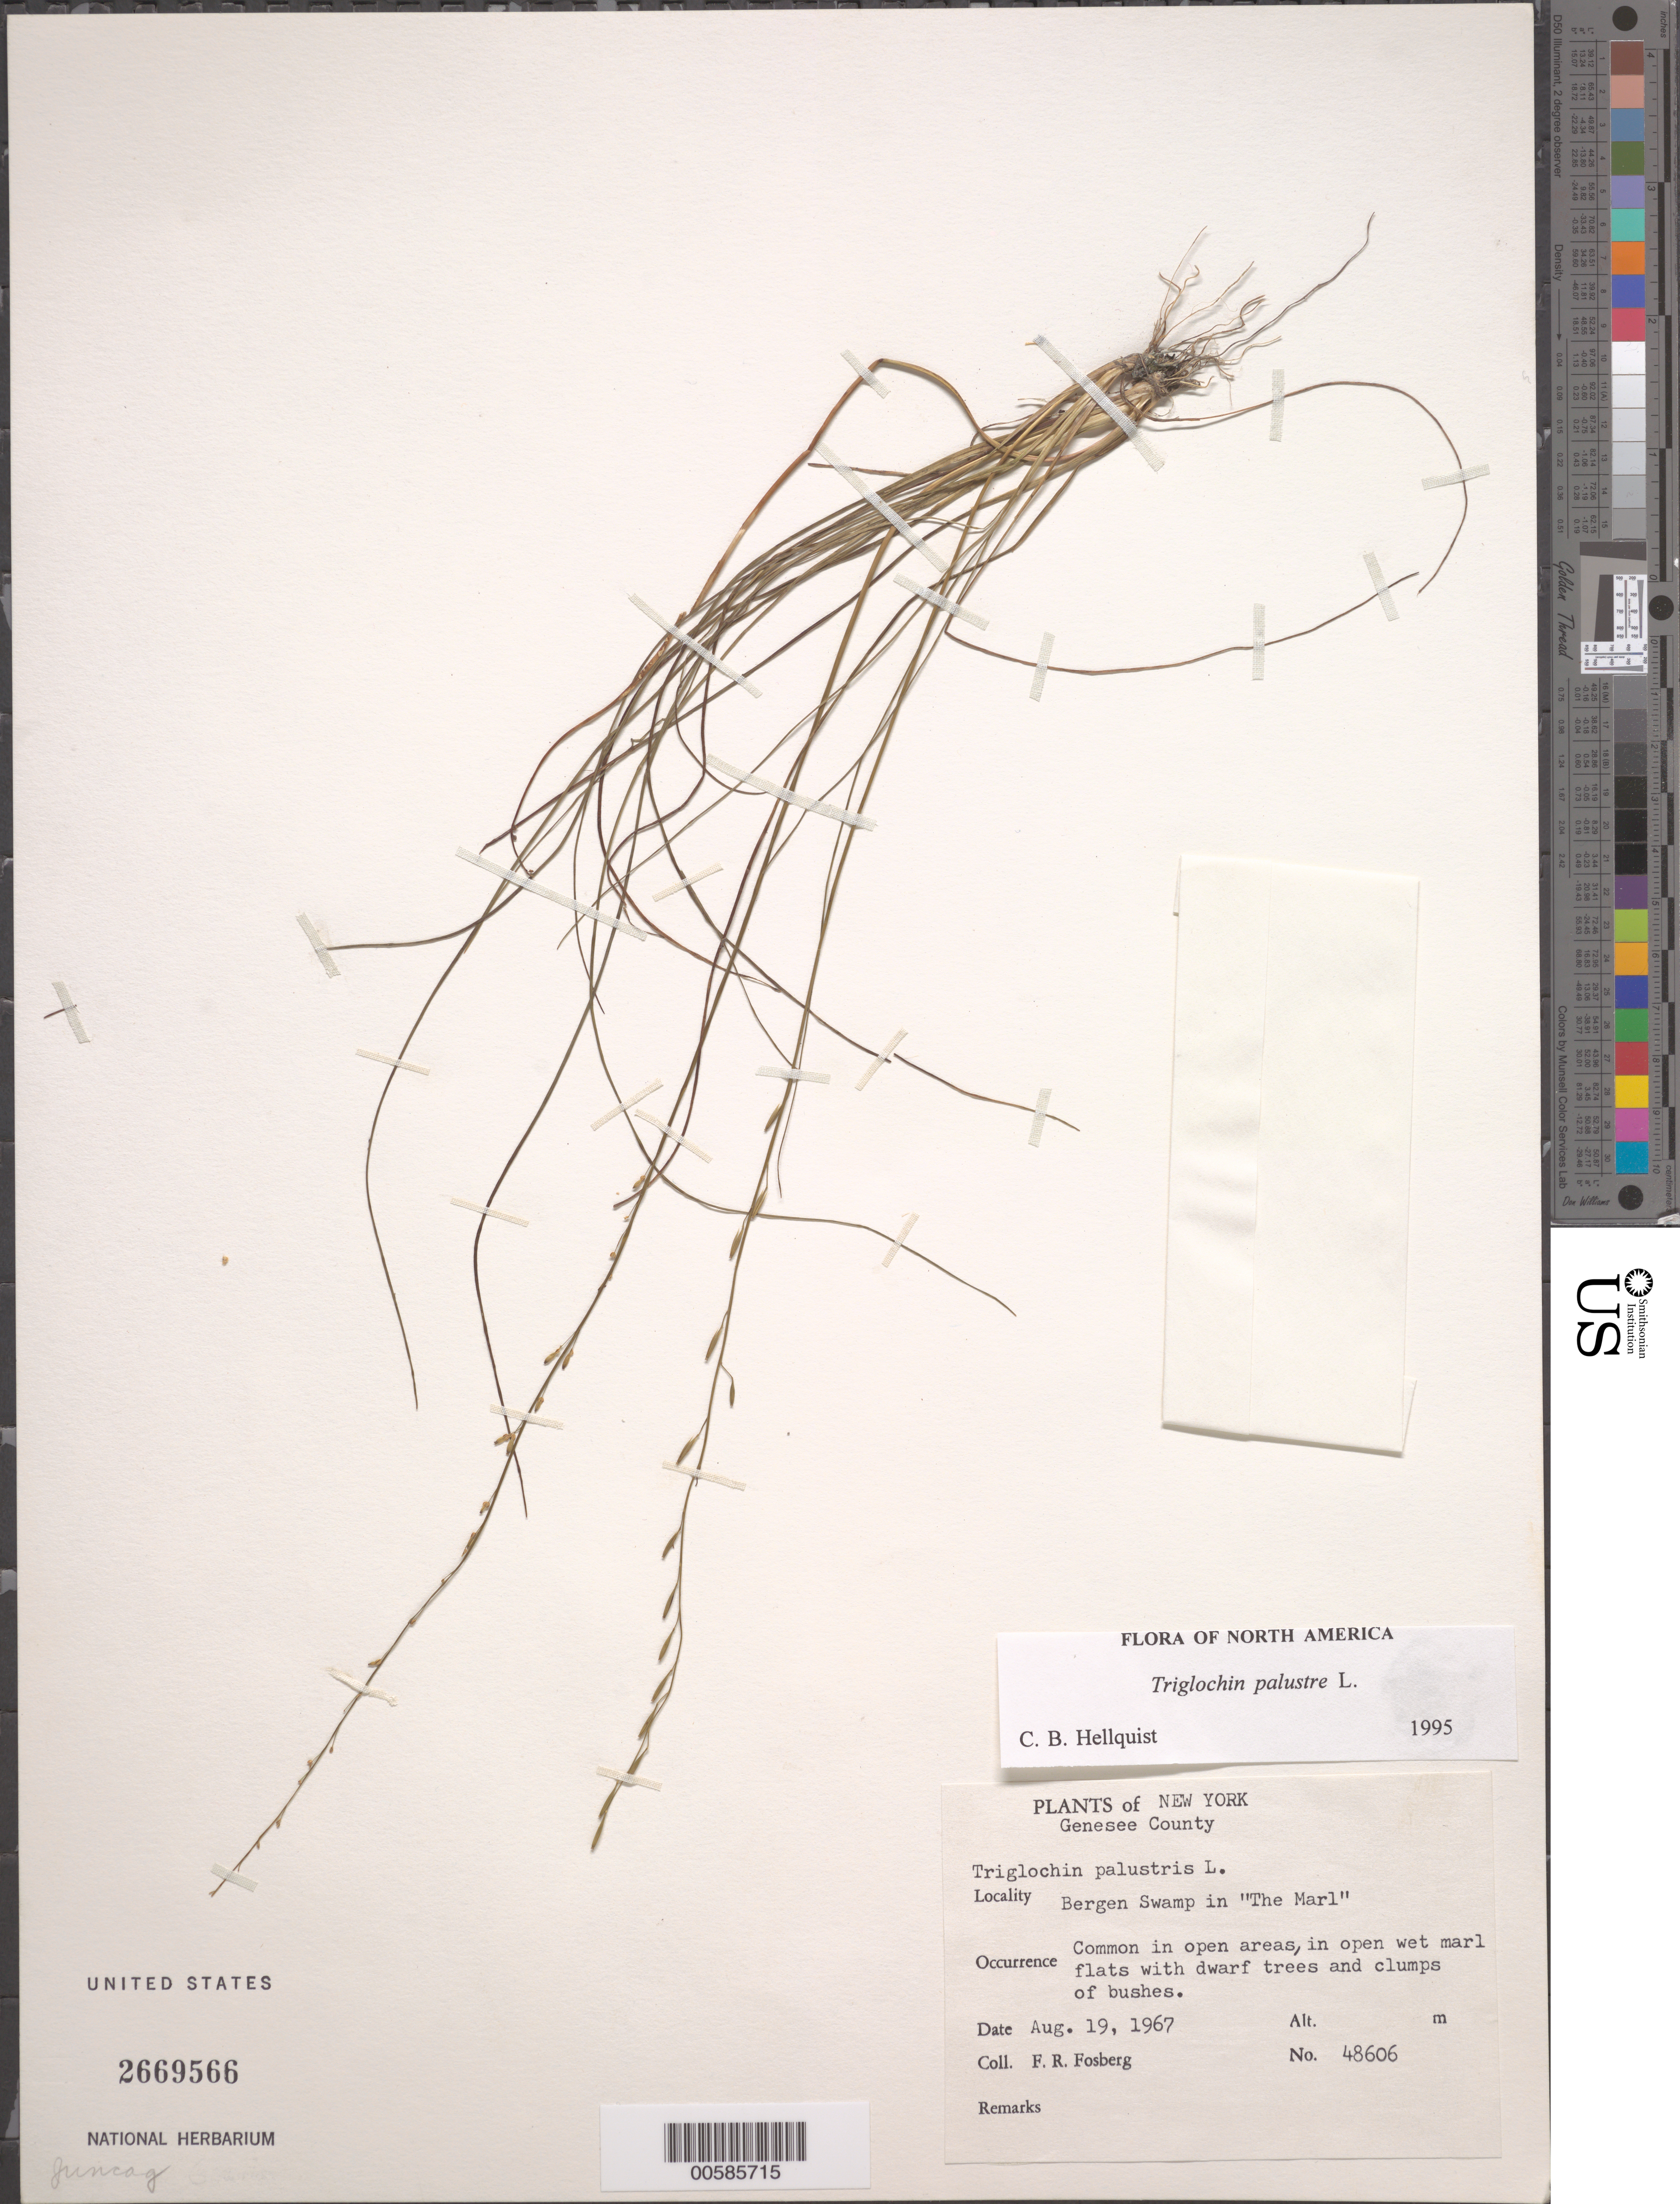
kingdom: Plantae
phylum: Tracheophyta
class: Liliopsida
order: Alismatales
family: Juncaginaceae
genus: Triglochin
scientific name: Triglochin palustris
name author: L.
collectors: F. R. Fosberg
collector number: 48606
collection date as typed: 19 Aug 1967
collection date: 1967-08-19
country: United States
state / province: New York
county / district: Genesee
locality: Bergen Swamp in The Marl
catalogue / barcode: US 2669566